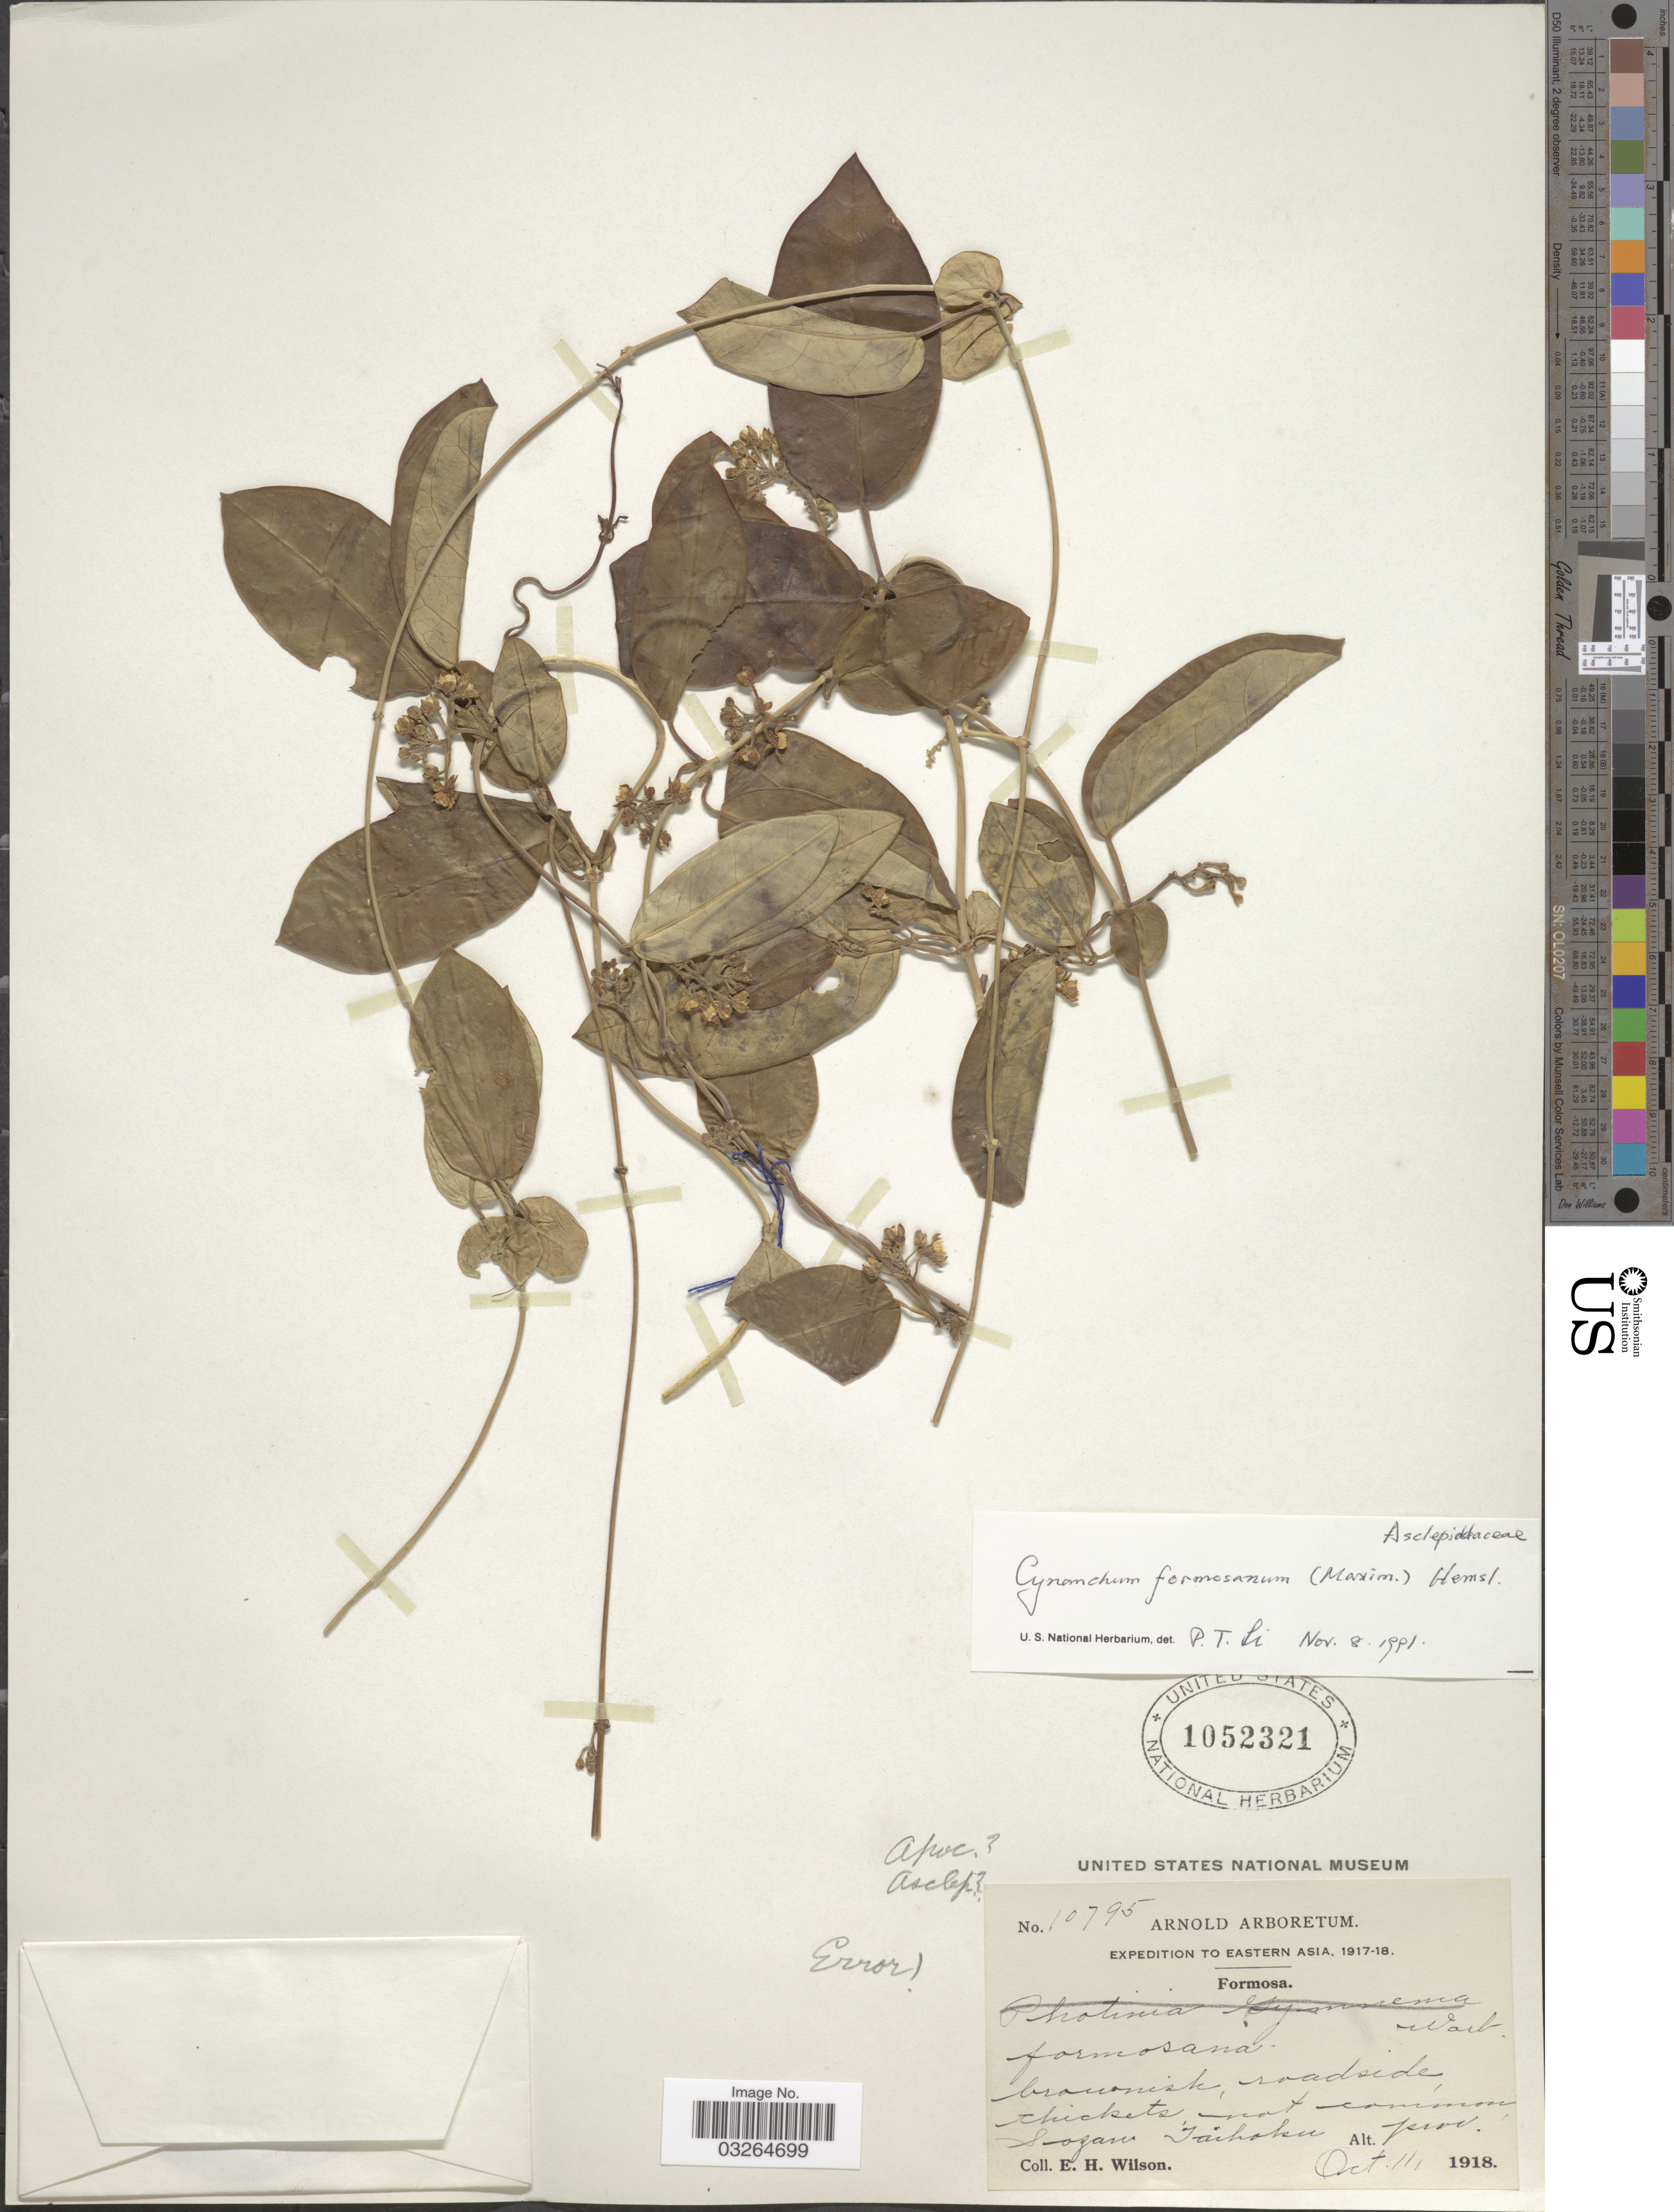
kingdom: Plantae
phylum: Tracheophyta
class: Magnoliopsida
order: Gentianales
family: Apocynaceae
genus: Cynanchum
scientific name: Cynanchum formosanum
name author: (Maxim.) Hemsl.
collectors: E. Wilson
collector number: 10795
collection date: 1918-10-11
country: Taiwan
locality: Formosa. Sozan. Taihoku prov.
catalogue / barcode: US 1052321